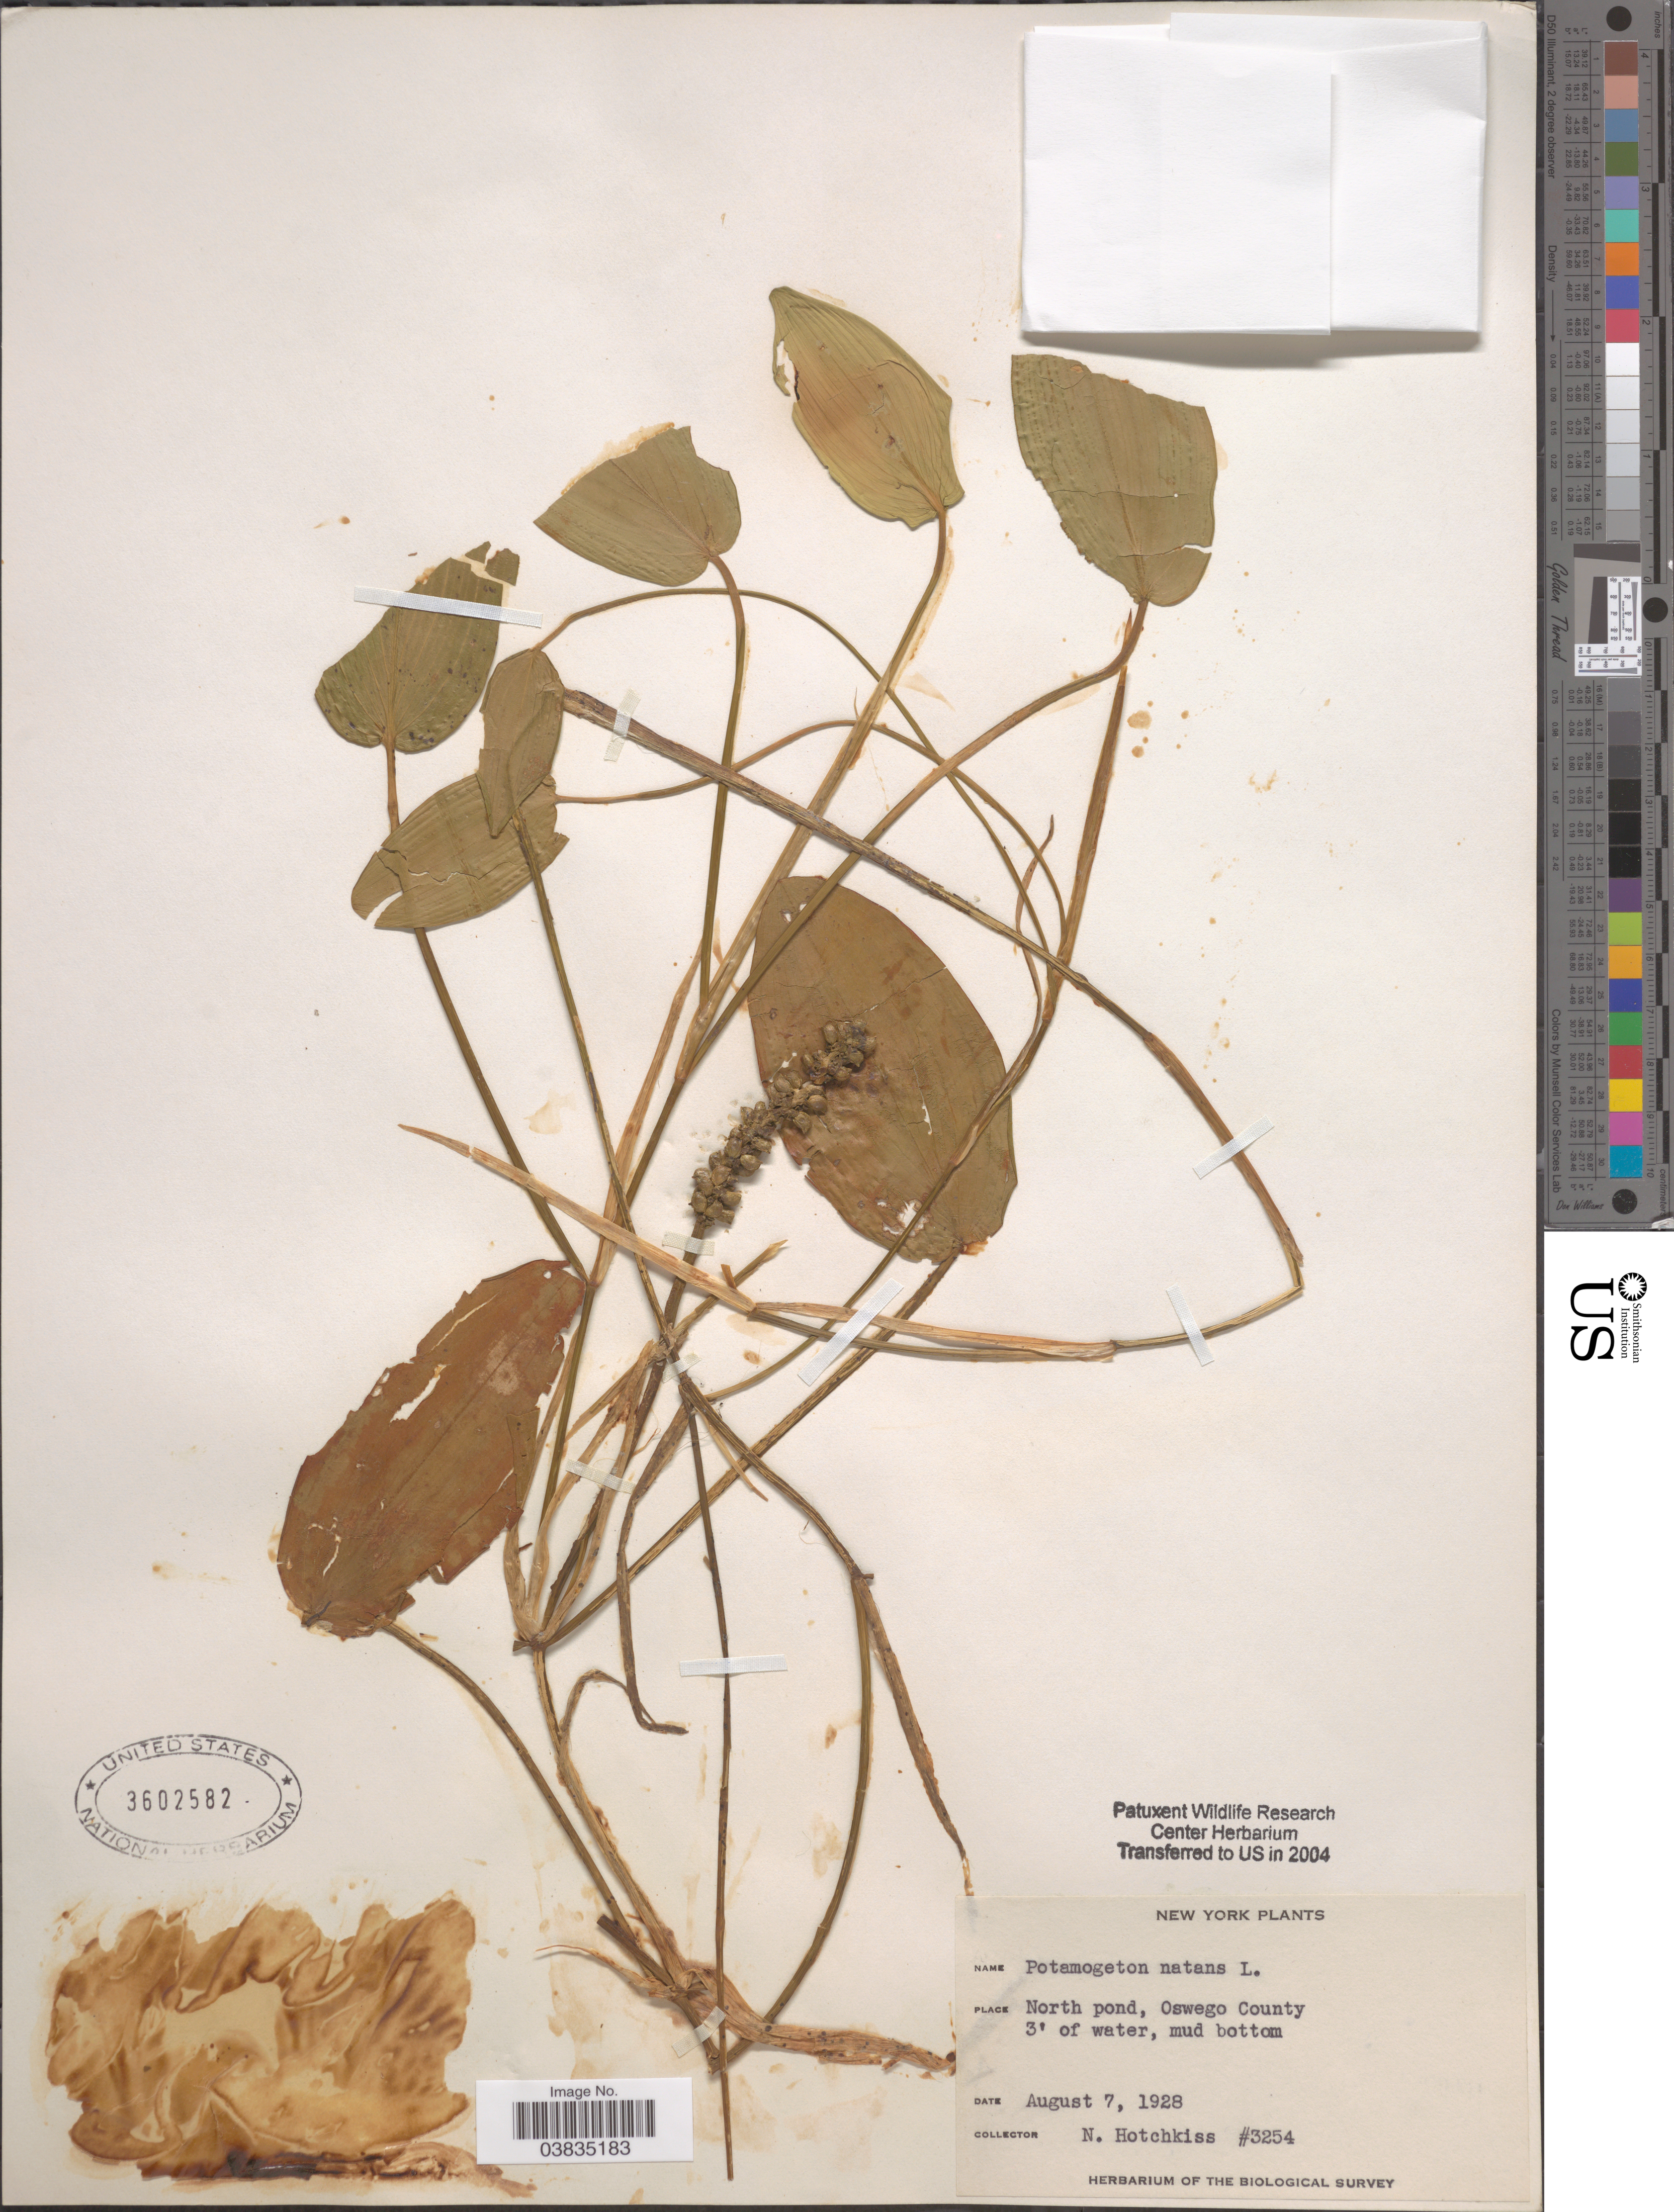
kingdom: Plantae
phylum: Tracheophyta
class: Liliopsida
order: Alismatales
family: Potamogetonaceae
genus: Potamogeton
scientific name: Potamogeton natans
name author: L.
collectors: N. Hotchkiss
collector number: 3254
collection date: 1928-08-07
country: United States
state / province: New York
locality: North pond, Oswego County.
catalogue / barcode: US 3602582